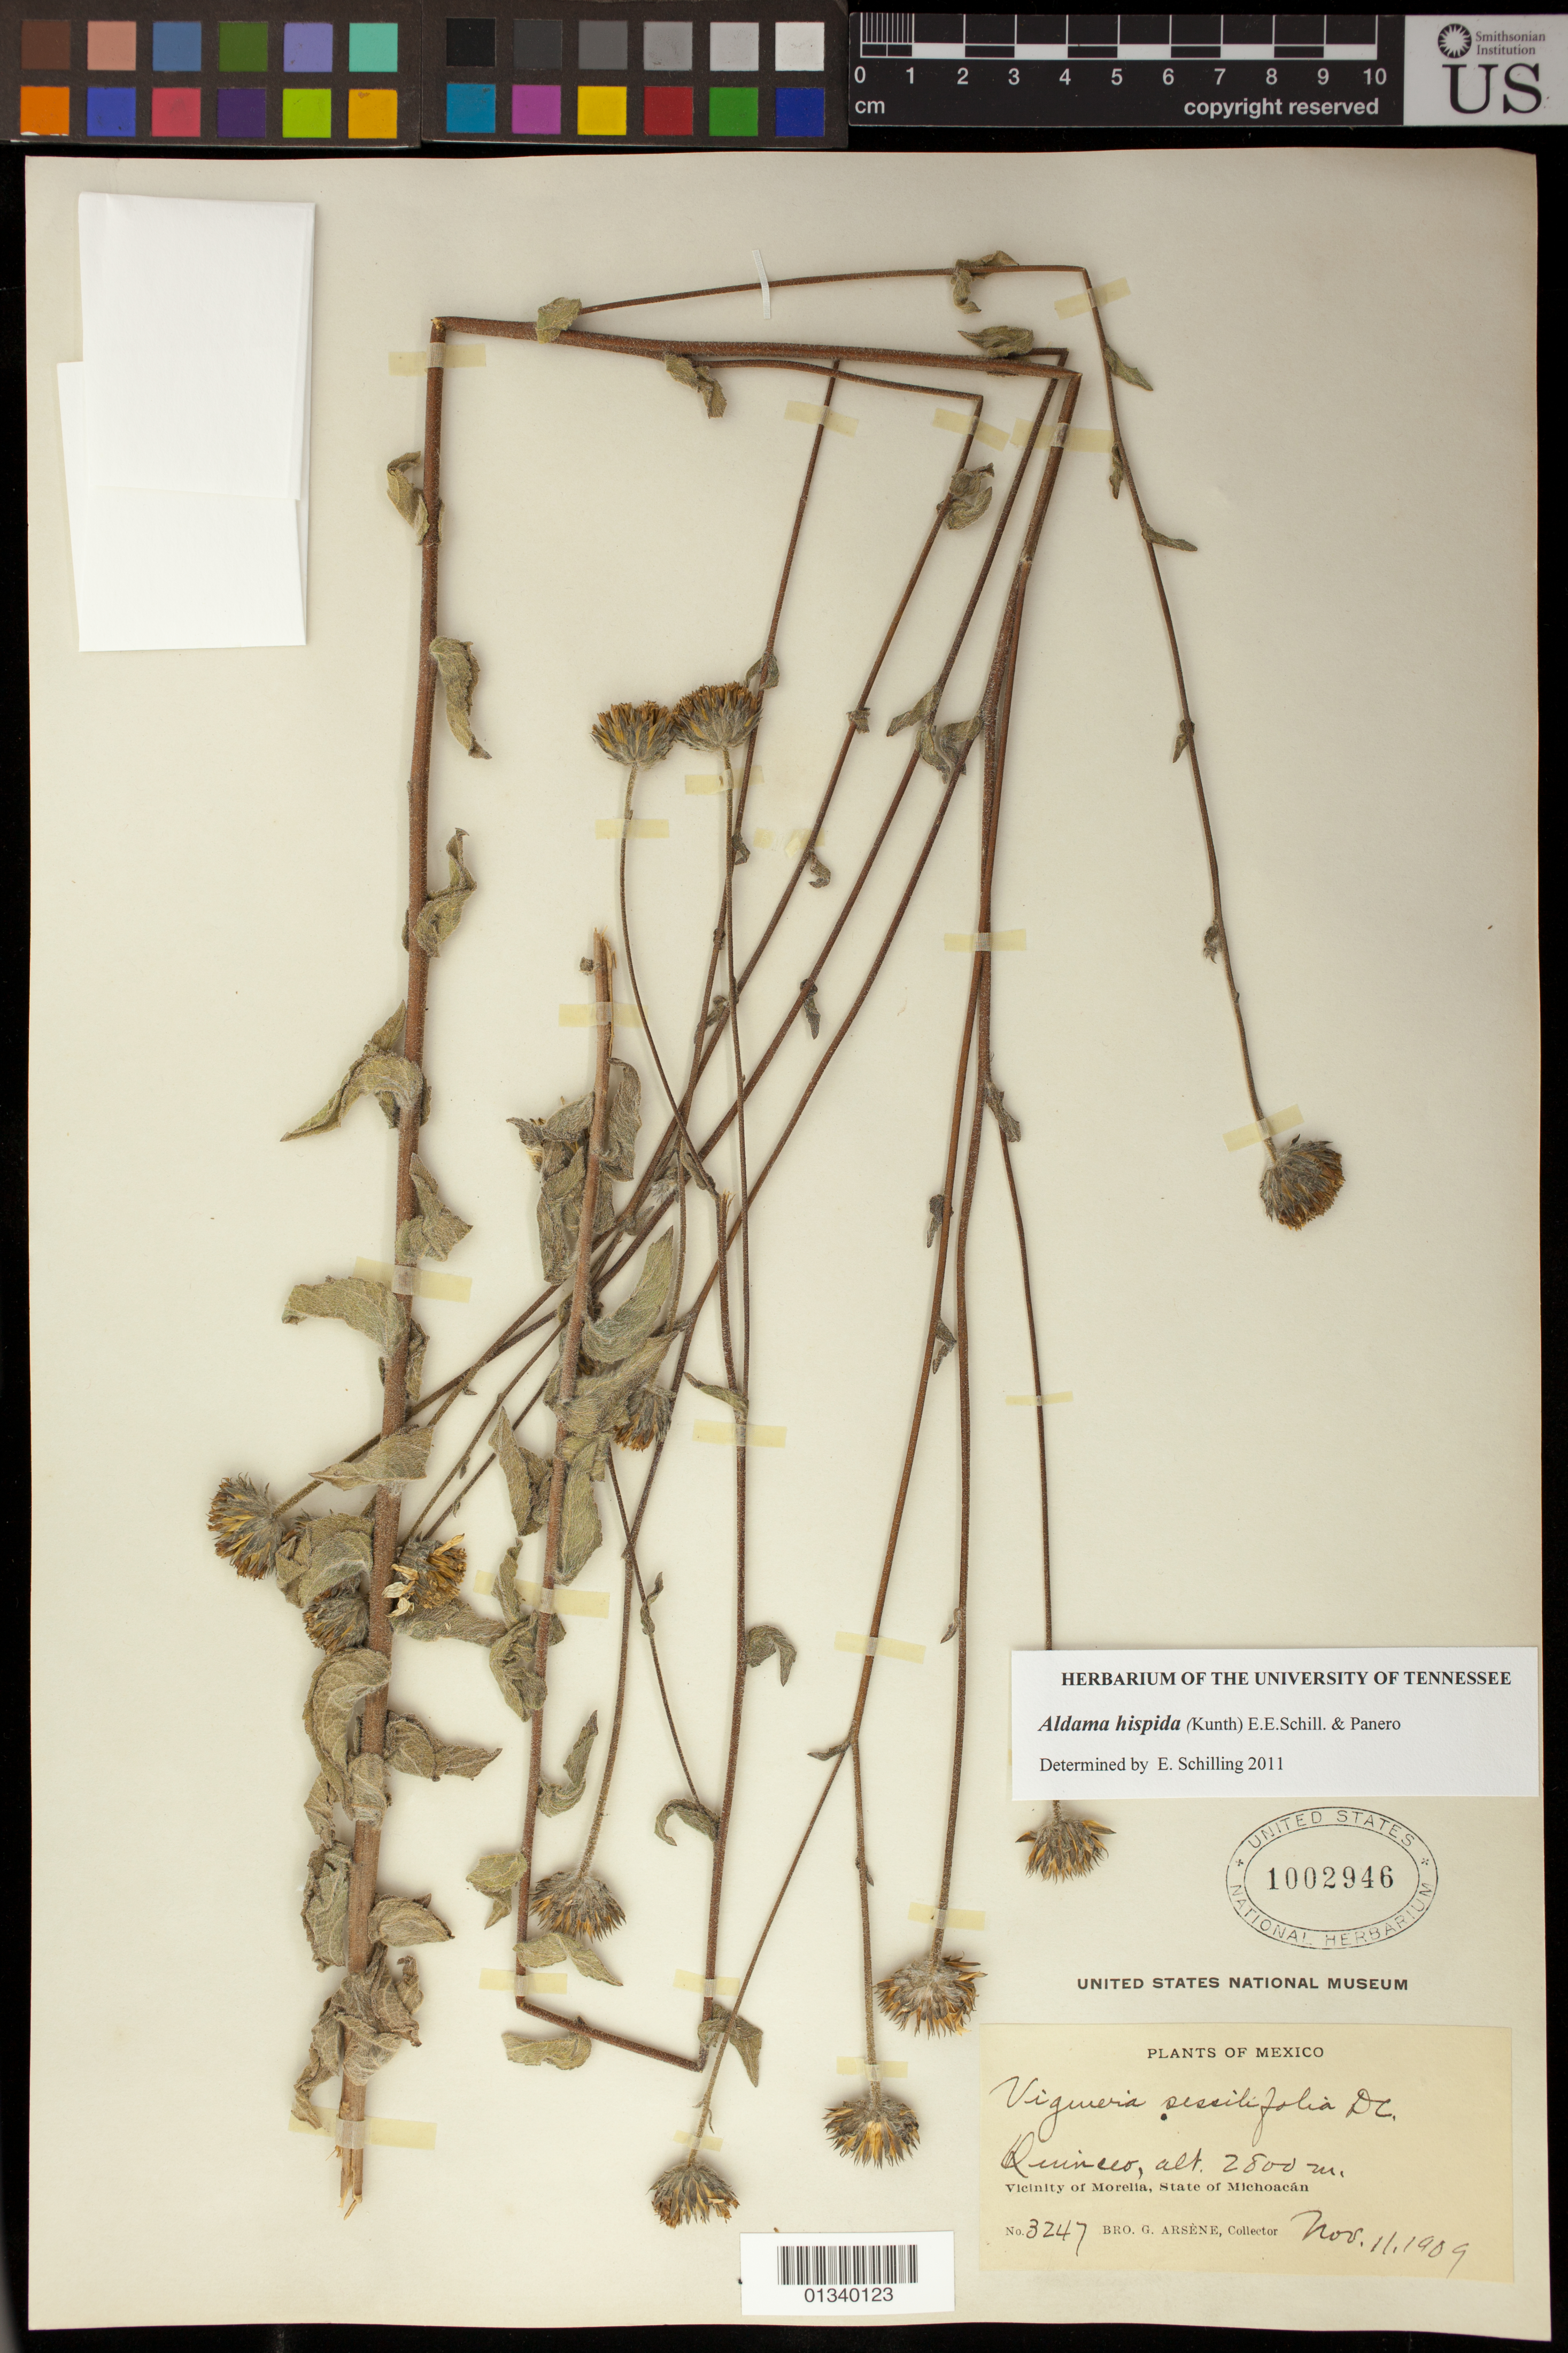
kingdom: Plantae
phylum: Tracheophyta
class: Magnoliopsida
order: Asterales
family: Asteraceae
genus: Aldama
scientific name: Aldama hispida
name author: (Kunth) Schill.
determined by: Schilling, E. E.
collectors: Bro. G. Arsène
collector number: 3247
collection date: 1909-11-11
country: Mexico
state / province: Michoacán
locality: Quinceo, Vicinity of Morelia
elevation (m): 2800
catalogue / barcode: US 1002946